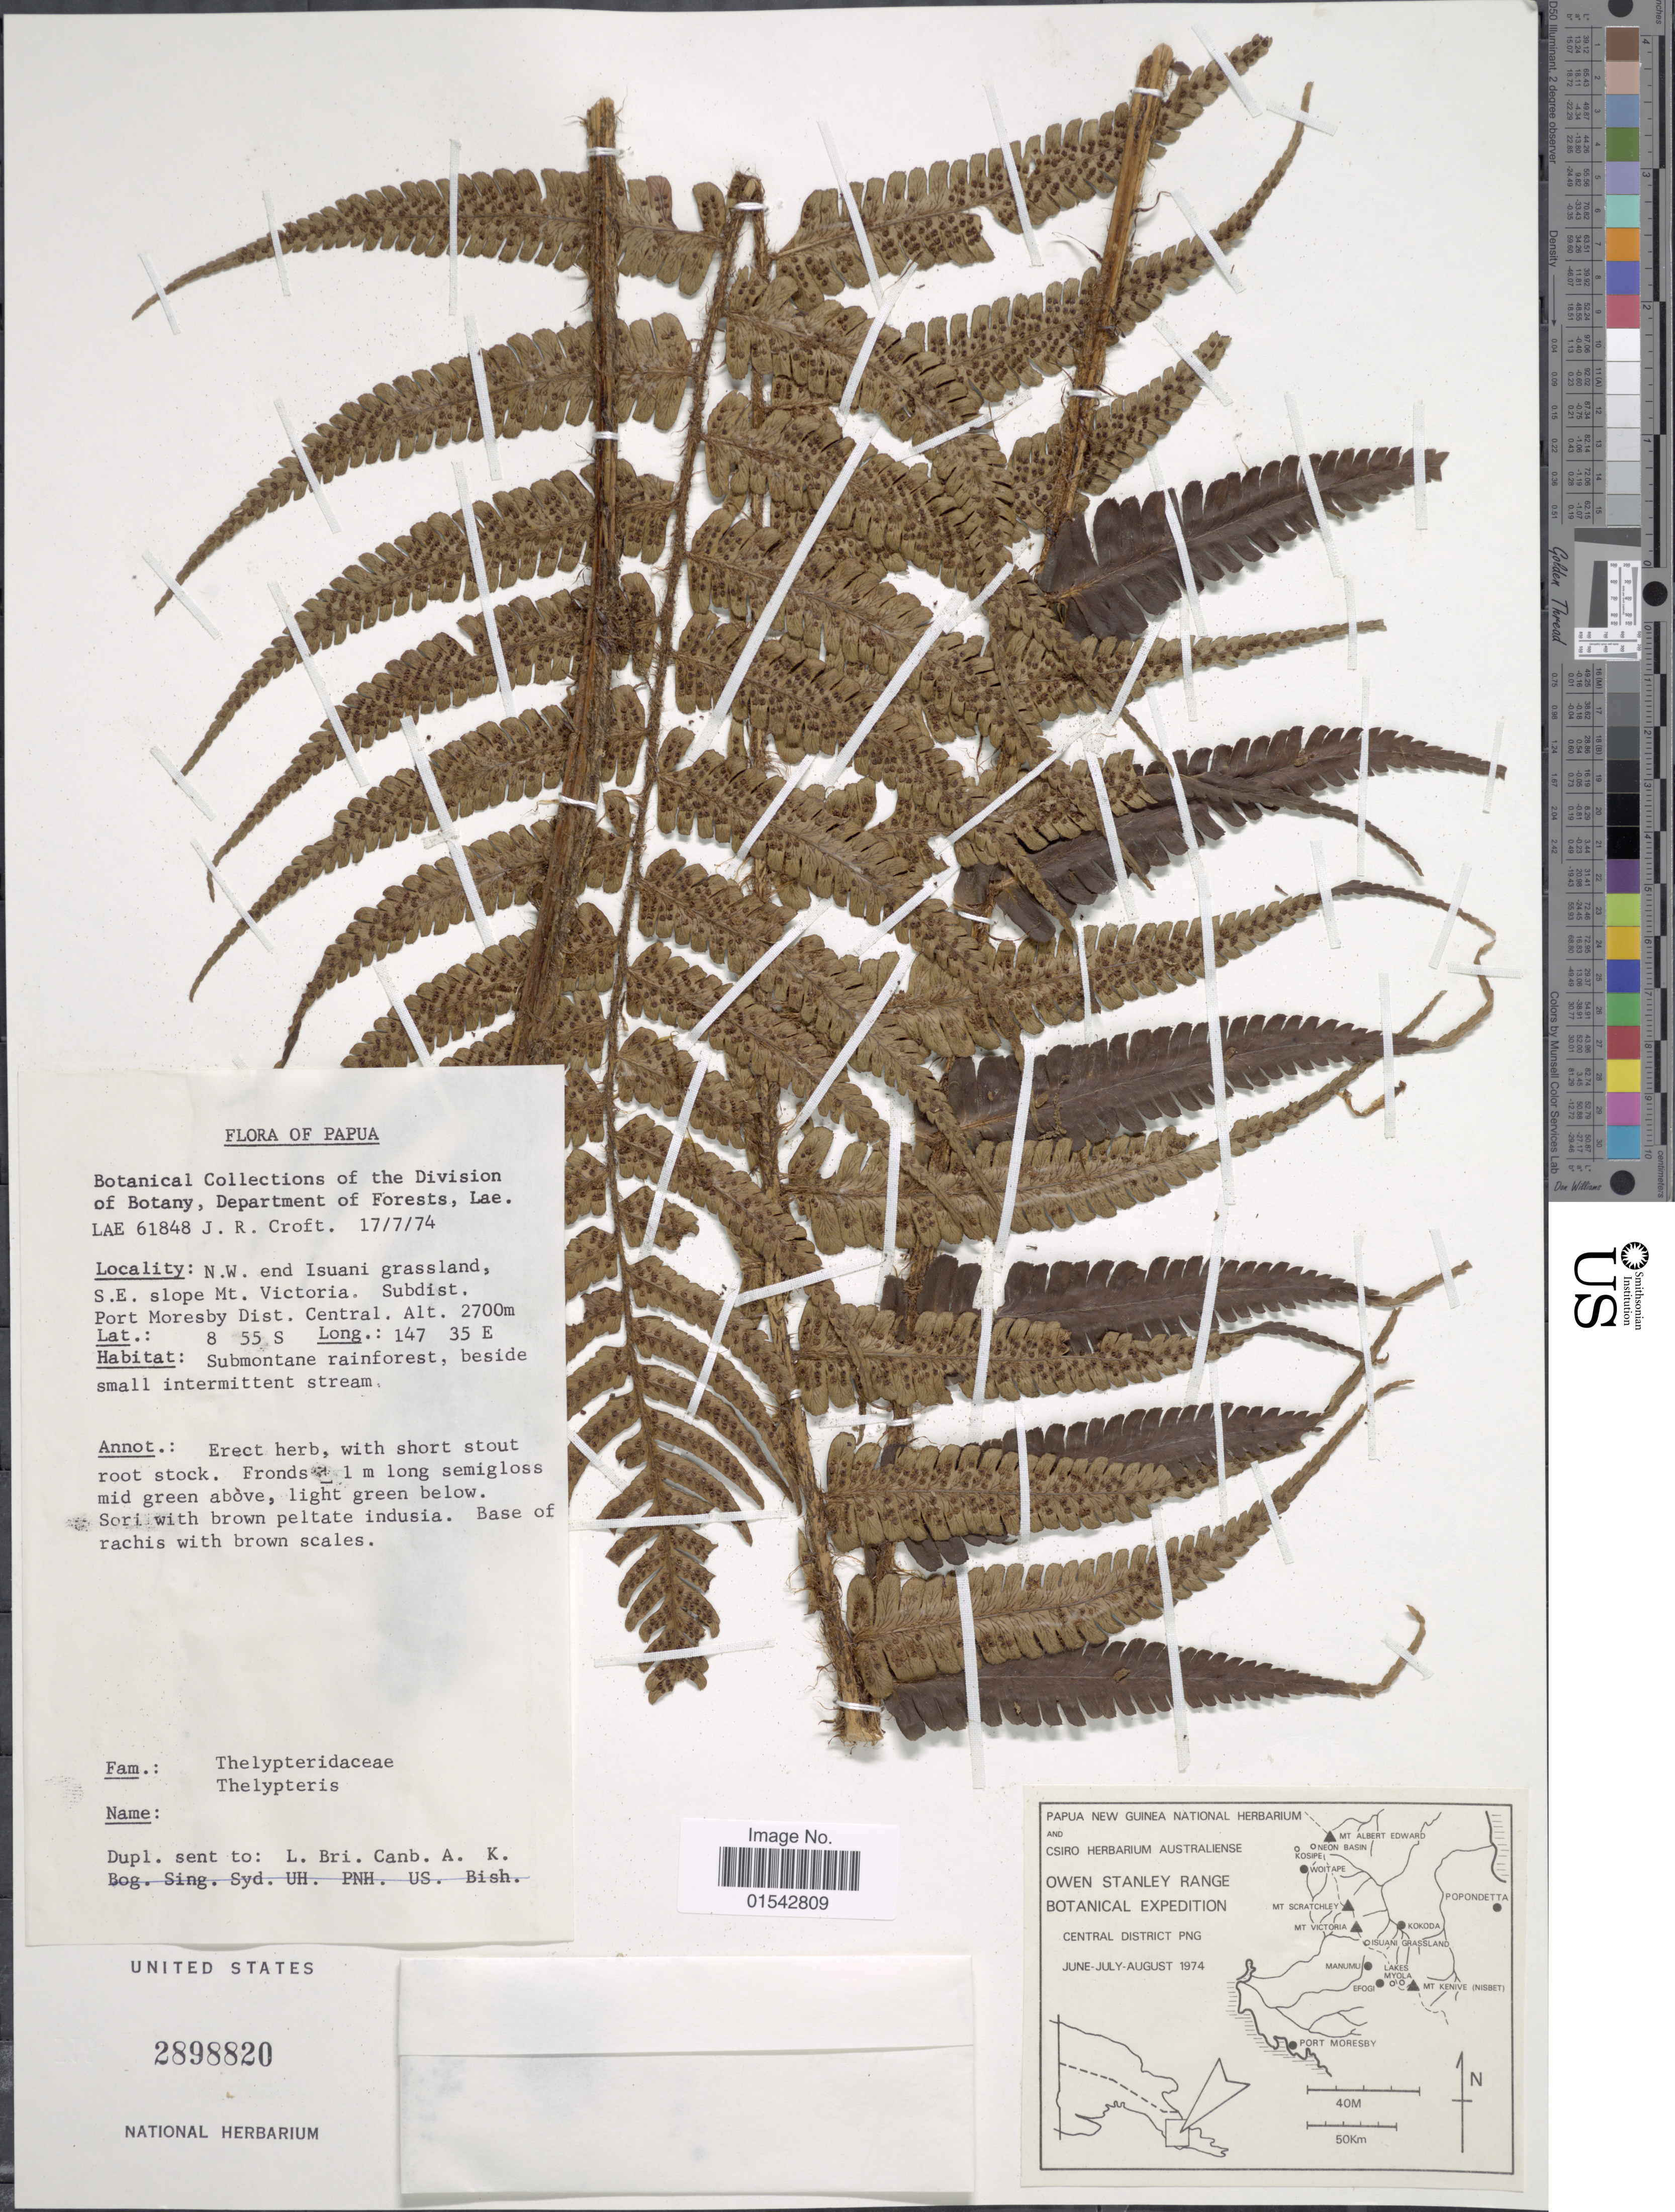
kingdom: Plantae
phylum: Tracheophyta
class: Polypodiopsida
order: Polypodiales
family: Thelypteridaceae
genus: Cyclosorus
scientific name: Cyclosorus sp.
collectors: J. R. Croft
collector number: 61848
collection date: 1974-07-17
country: Papua New Guinea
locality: Owen Stanley Range, N. W. end Isuani grassland, S. E slope Mt. Victoria, Subdist, Port Moresby Dist. Central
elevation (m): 2700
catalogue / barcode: US 2898820